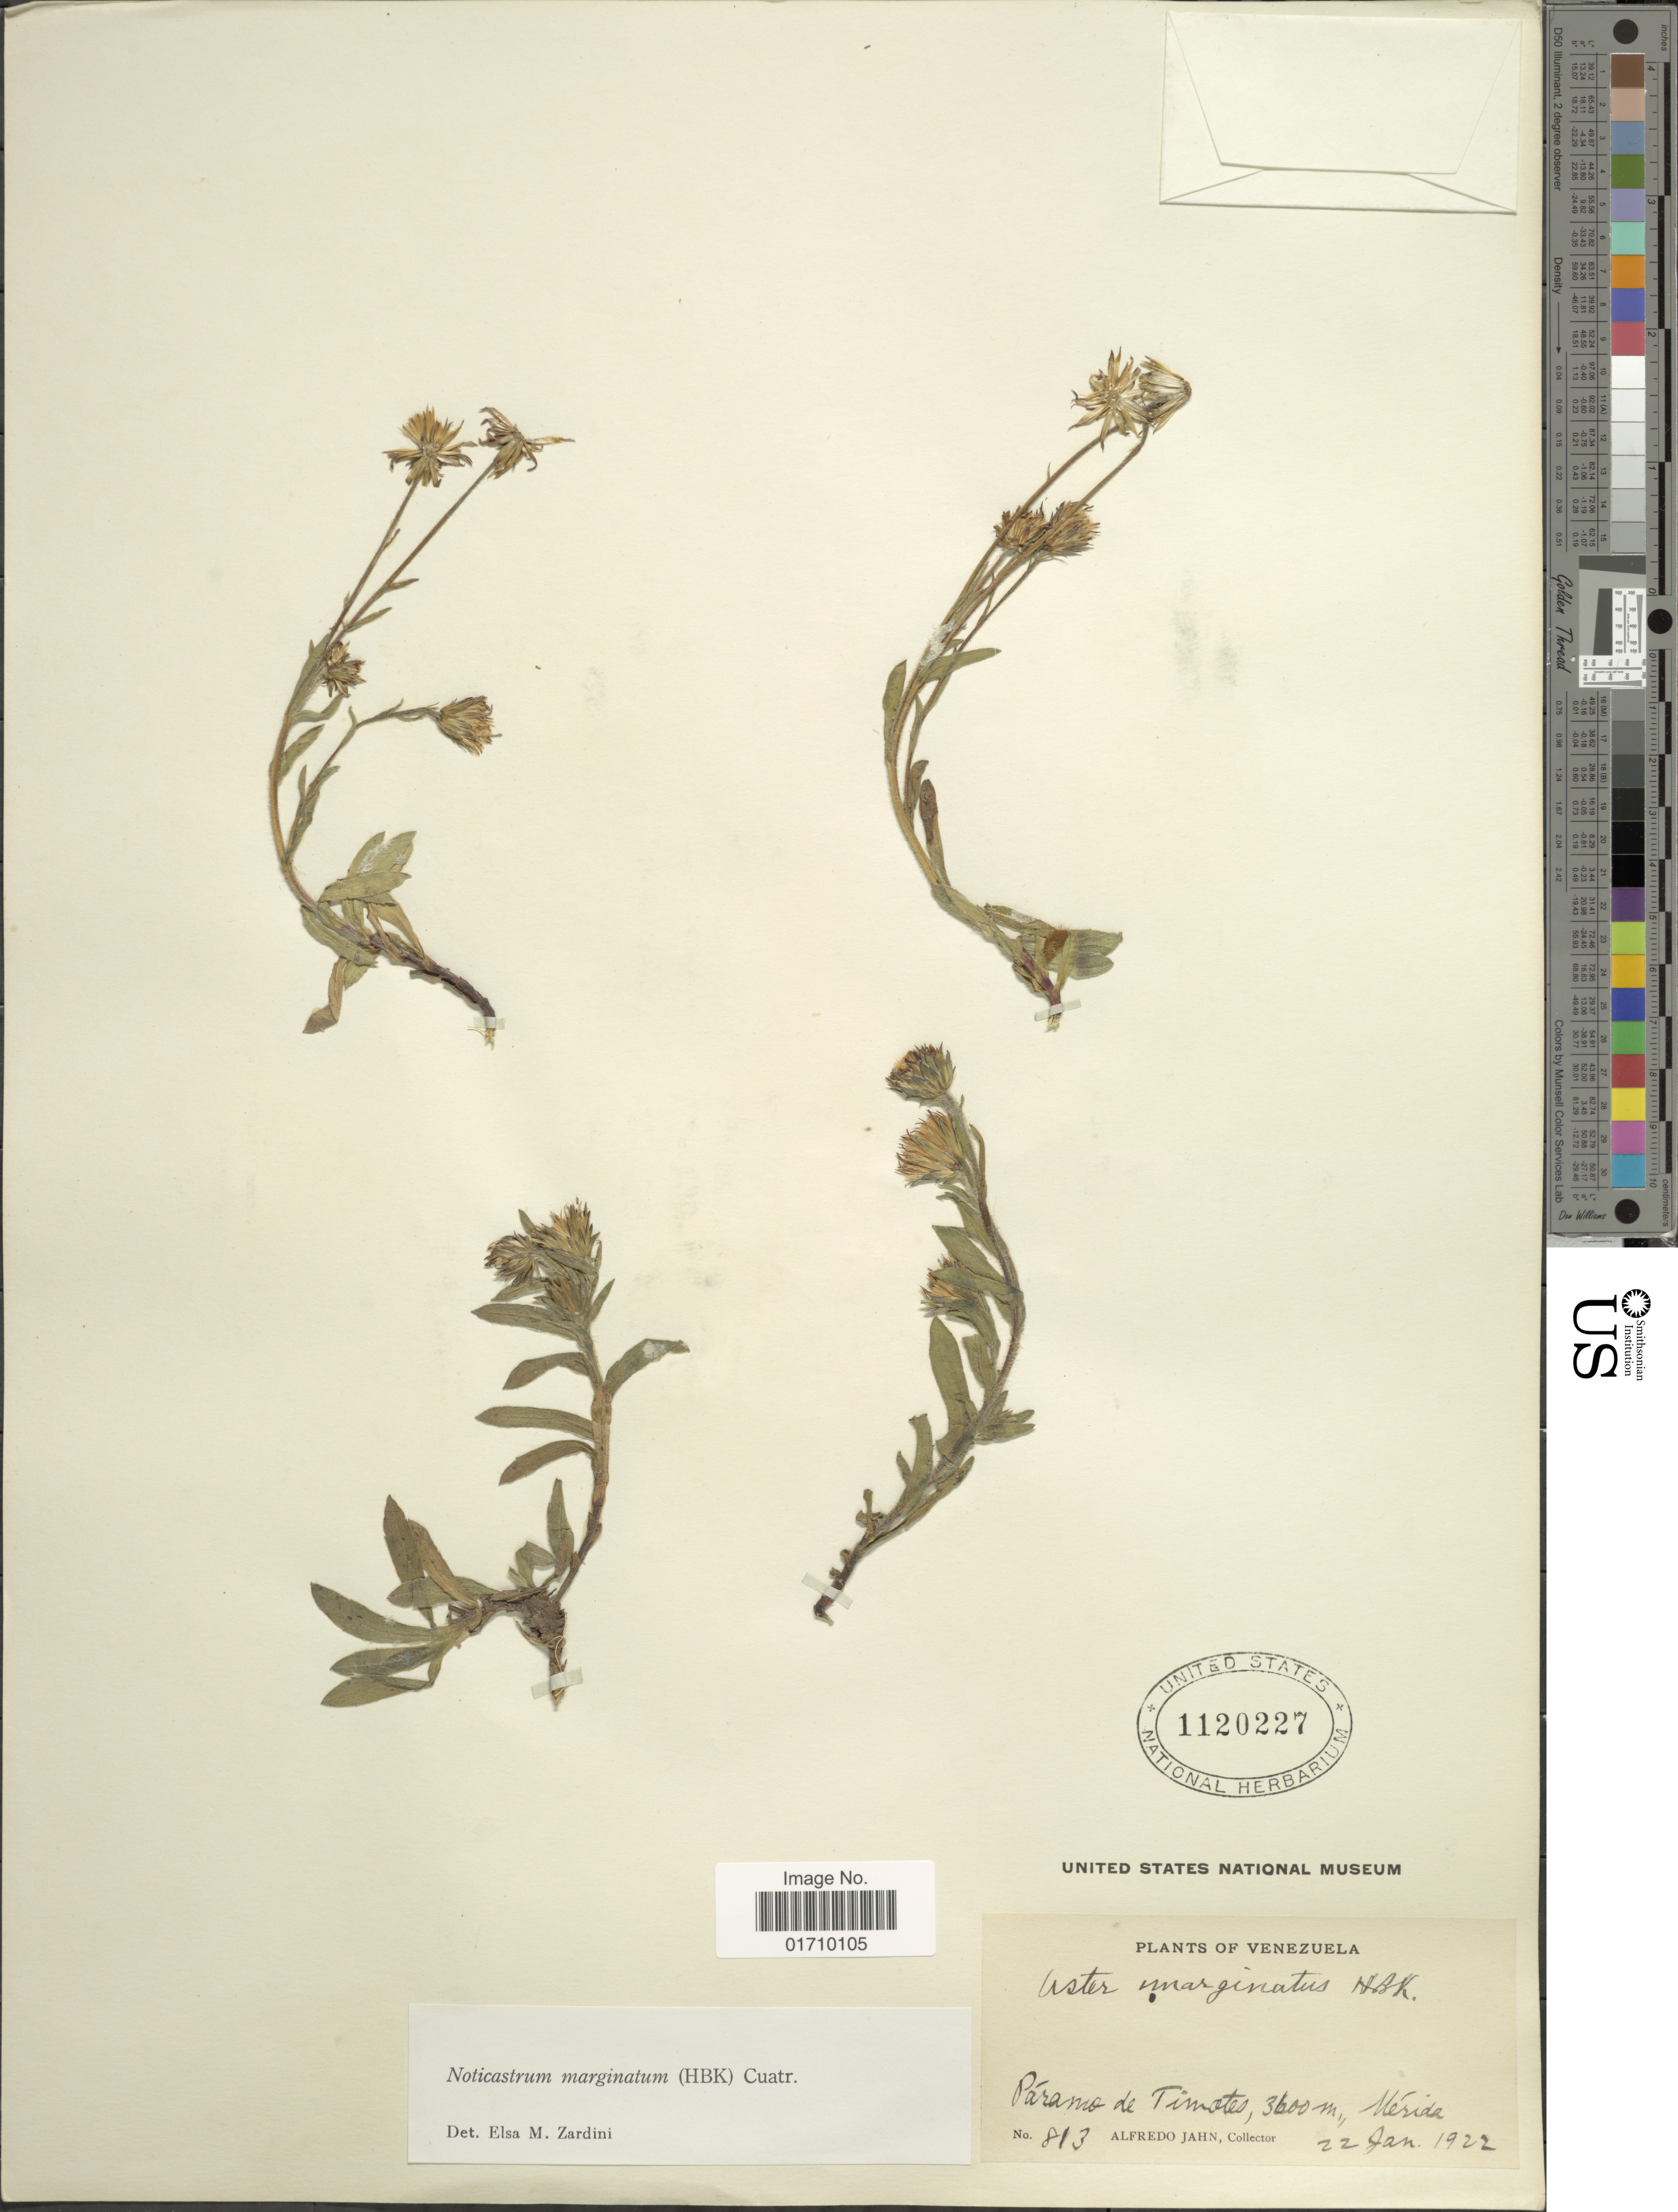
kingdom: Plantae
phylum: Tracheophyta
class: Magnoliopsida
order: Asterales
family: Asteraceae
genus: Noticastrum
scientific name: Noticastrum marginatum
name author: (Kunth) Cuatrec.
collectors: A. Jahn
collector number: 813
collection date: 1922-01-22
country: Venezuela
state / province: Mérida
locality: Paramo de Timotes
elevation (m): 3600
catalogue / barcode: US 1120227